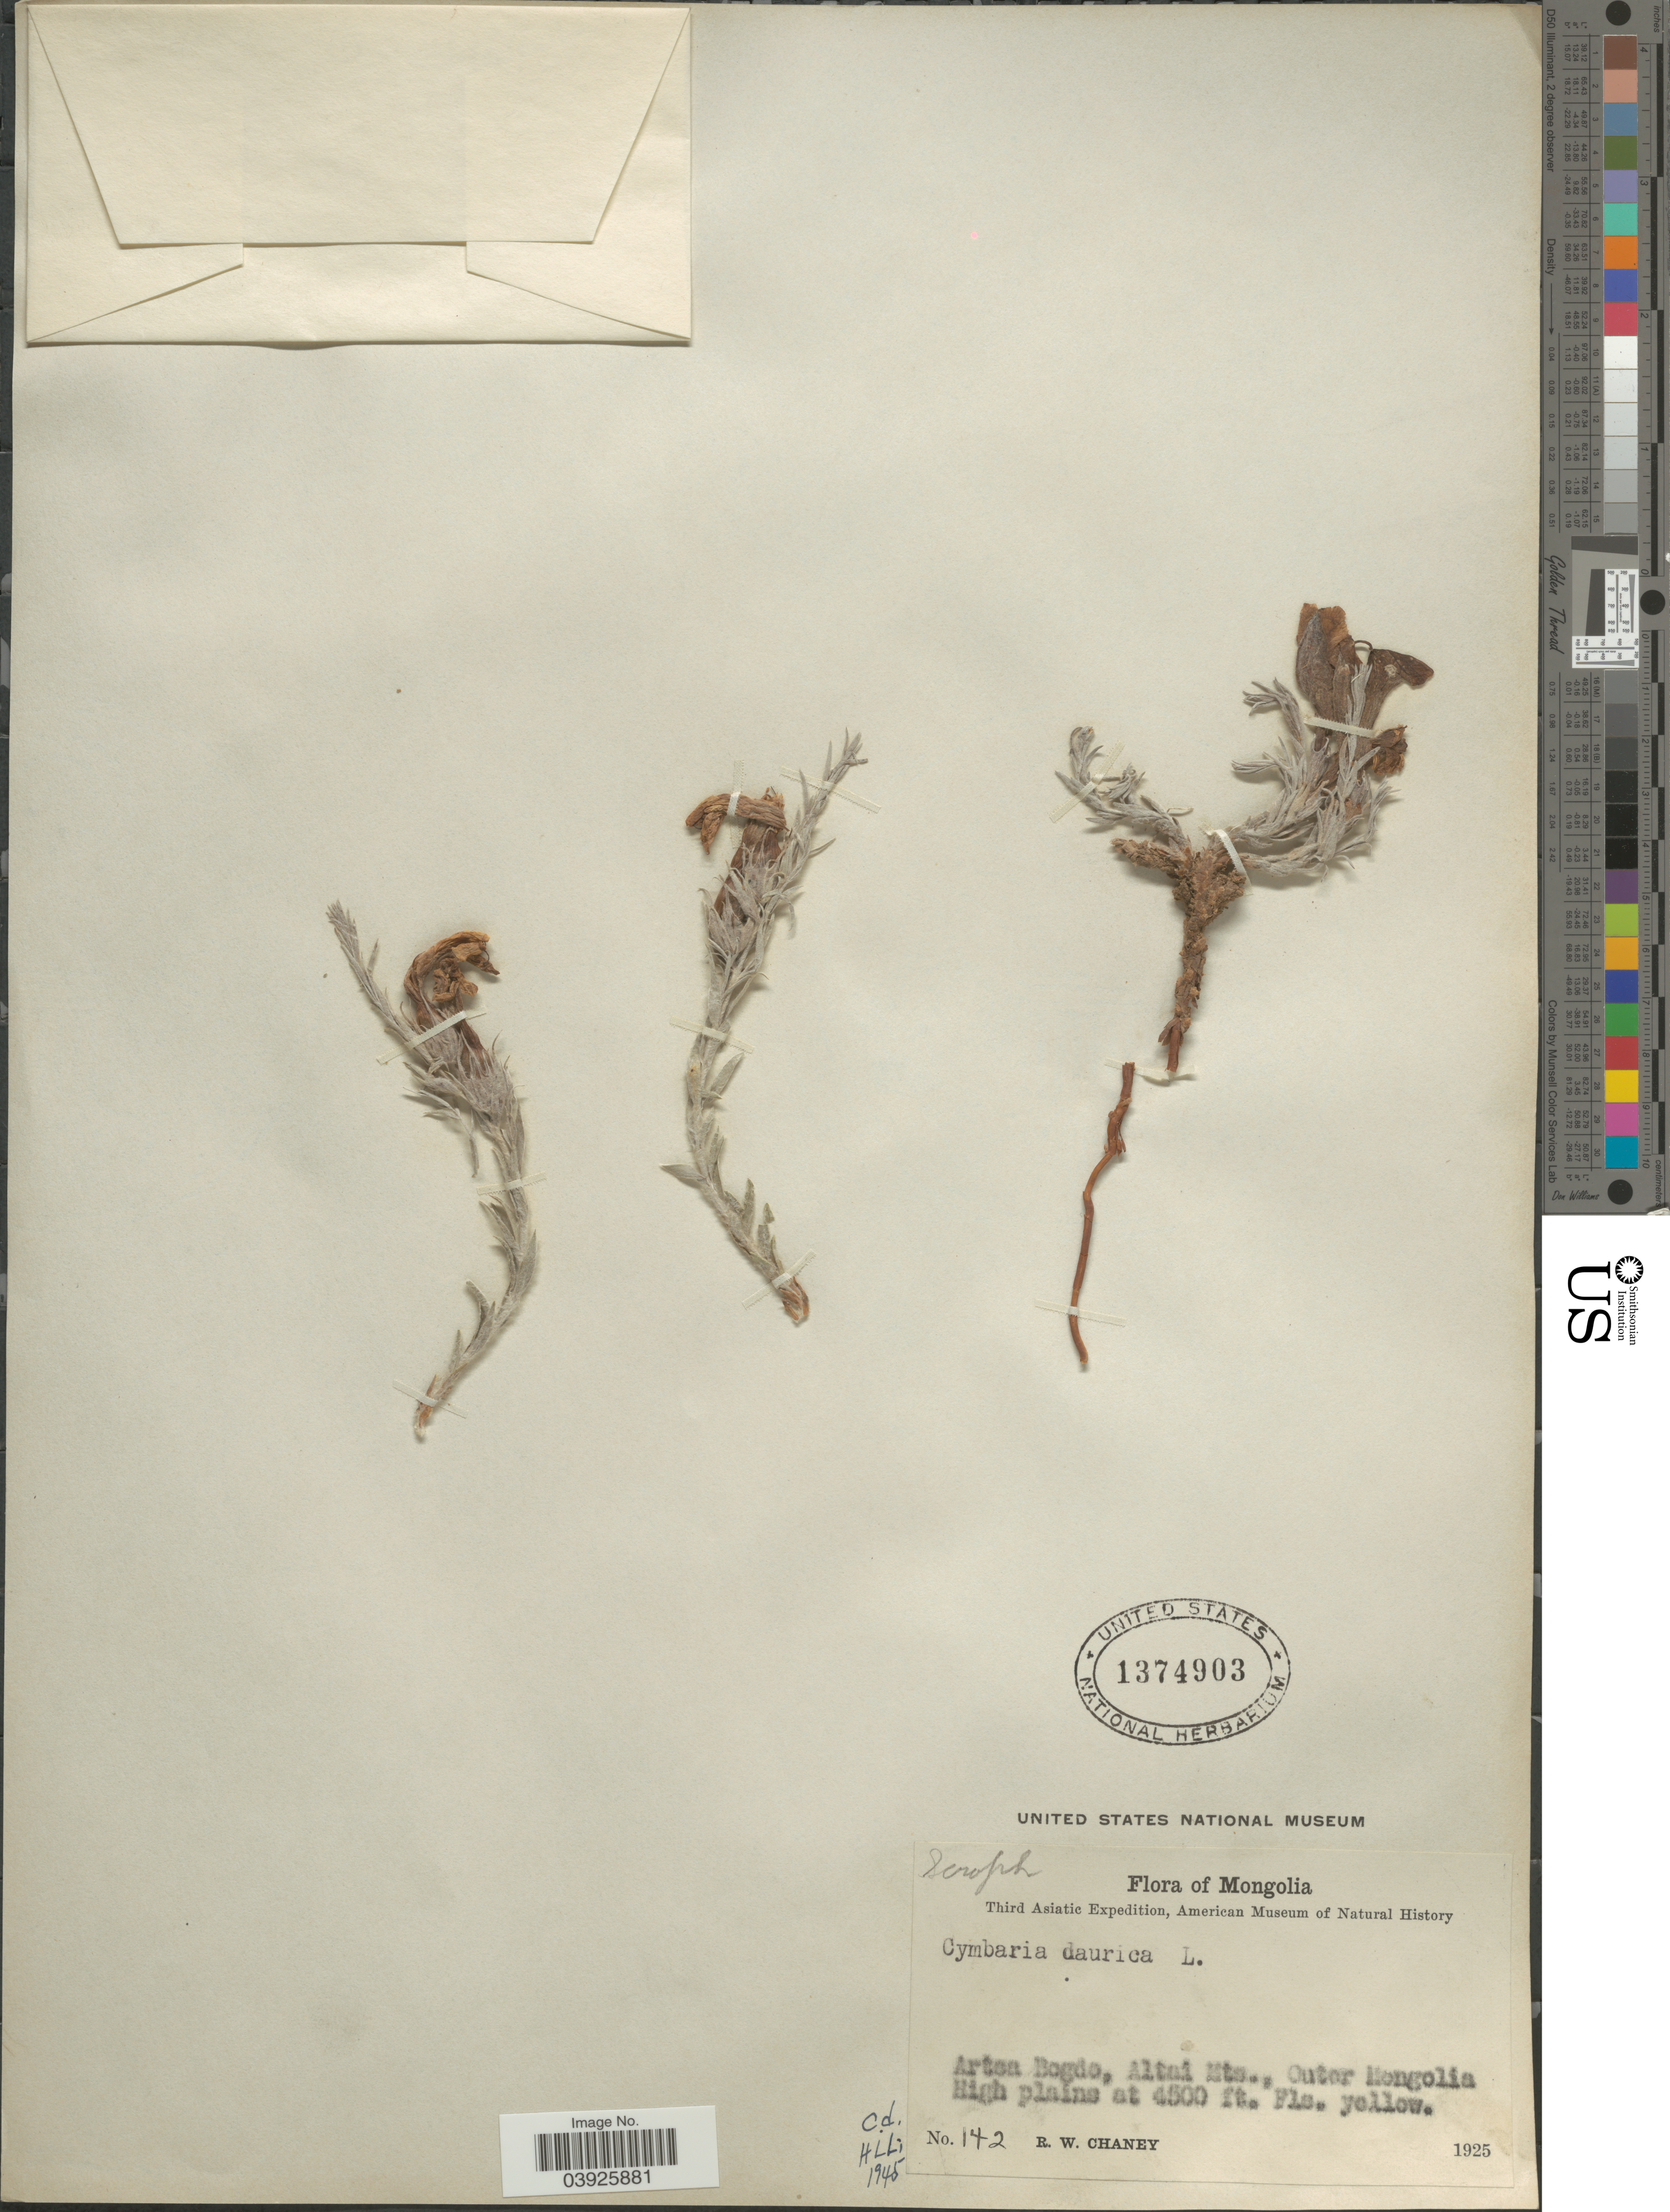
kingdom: Plantae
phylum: Tracheophyta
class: Magnoliopsida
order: Lamiales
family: Orobanchaceae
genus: Cymbaria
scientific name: Cymbaria daurica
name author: L.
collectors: R. Chaney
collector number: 142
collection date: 1925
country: Mongolia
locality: Artea Bogdo, Altai Mts., Outer Mongolia High plains.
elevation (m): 1372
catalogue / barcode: US 1374903